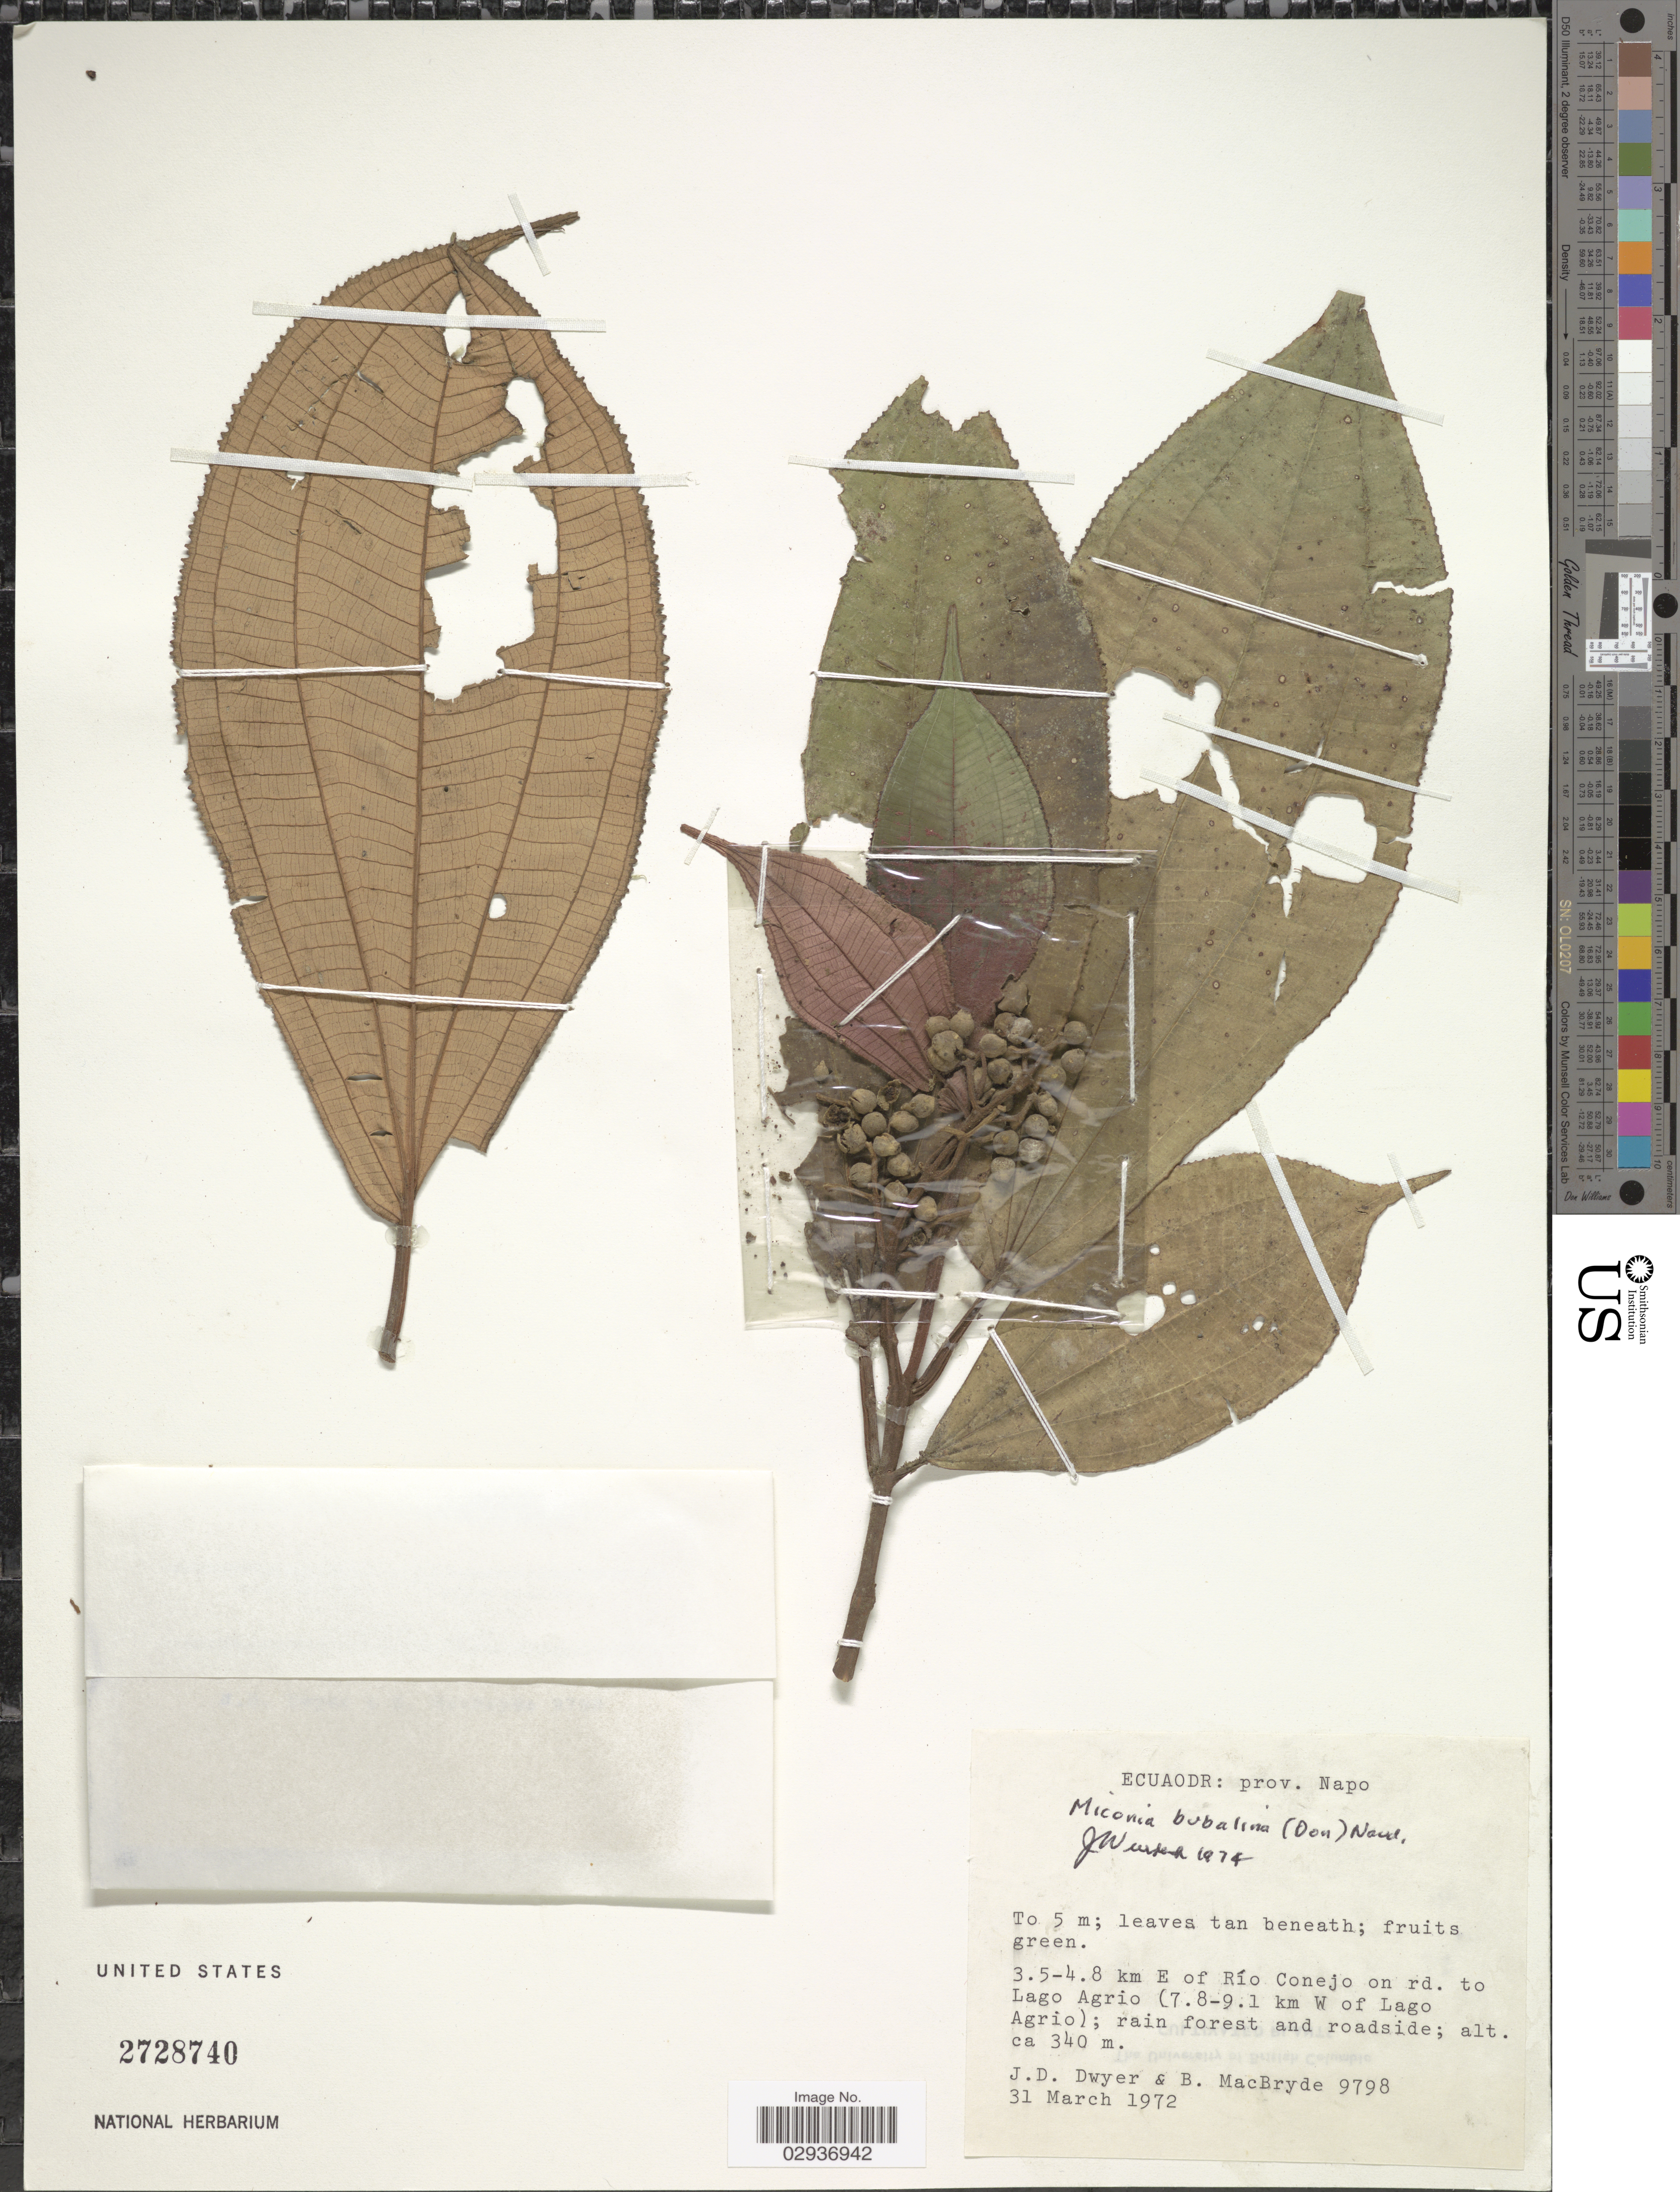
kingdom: Plantae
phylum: Tracheophyta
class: Magnoliopsida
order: Myrtales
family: Melastomataceae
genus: Miconia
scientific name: Miconia bubalina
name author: Naudin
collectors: J. D. Dwyer & B. MacBryde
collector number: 9798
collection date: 1972-03-31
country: Ecuador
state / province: Napo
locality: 3.5-4.8 km E of Río Conejo on rd. to Lago Agrio (7.8-9.1 km W of Lago Agrio).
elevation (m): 340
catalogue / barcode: US 2728740